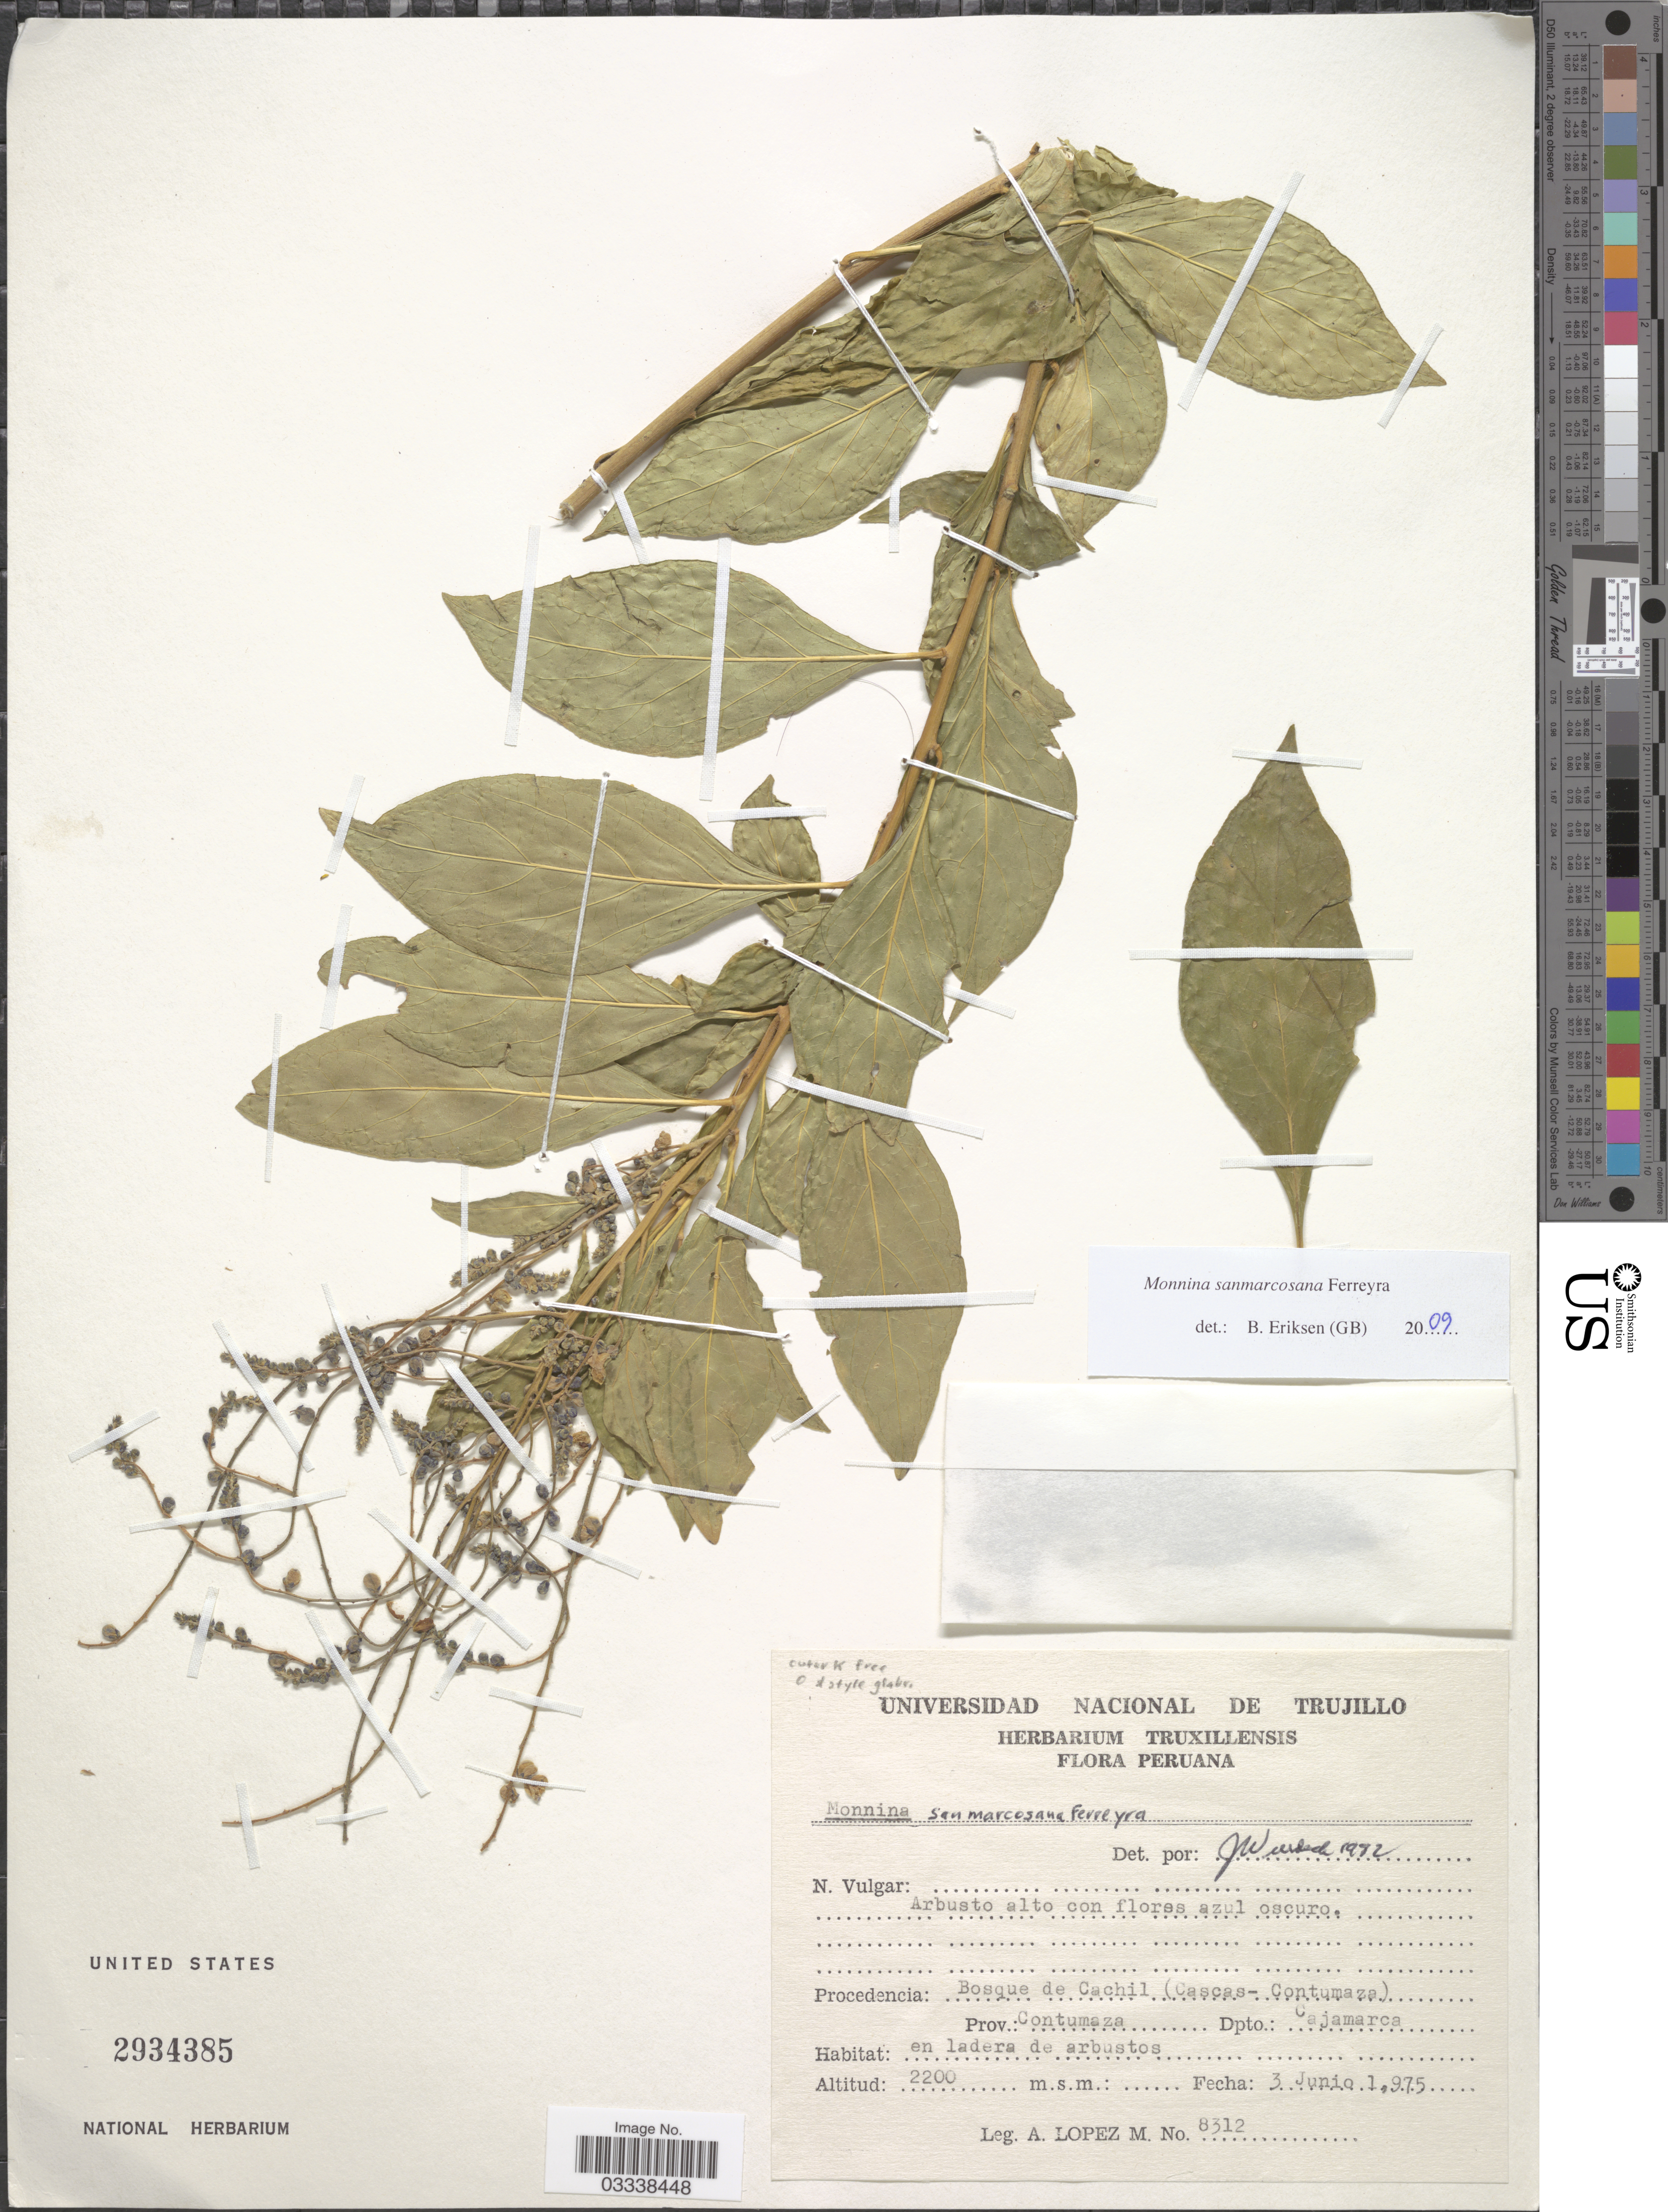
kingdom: Plantae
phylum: Tracheophyta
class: Magnoliopsida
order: Fabales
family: Polygalaceae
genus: Monnina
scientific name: Monnina sanmarcosana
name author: Ferreyra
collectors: A. López M.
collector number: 8312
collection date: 1975-06-03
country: Peru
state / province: Cajamarca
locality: Procedencia: Bosque de Cachil (Cascas-Contumaza), Prov. Contumaza, Dpto.: Cajamarca.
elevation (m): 2200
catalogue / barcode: US 2934385